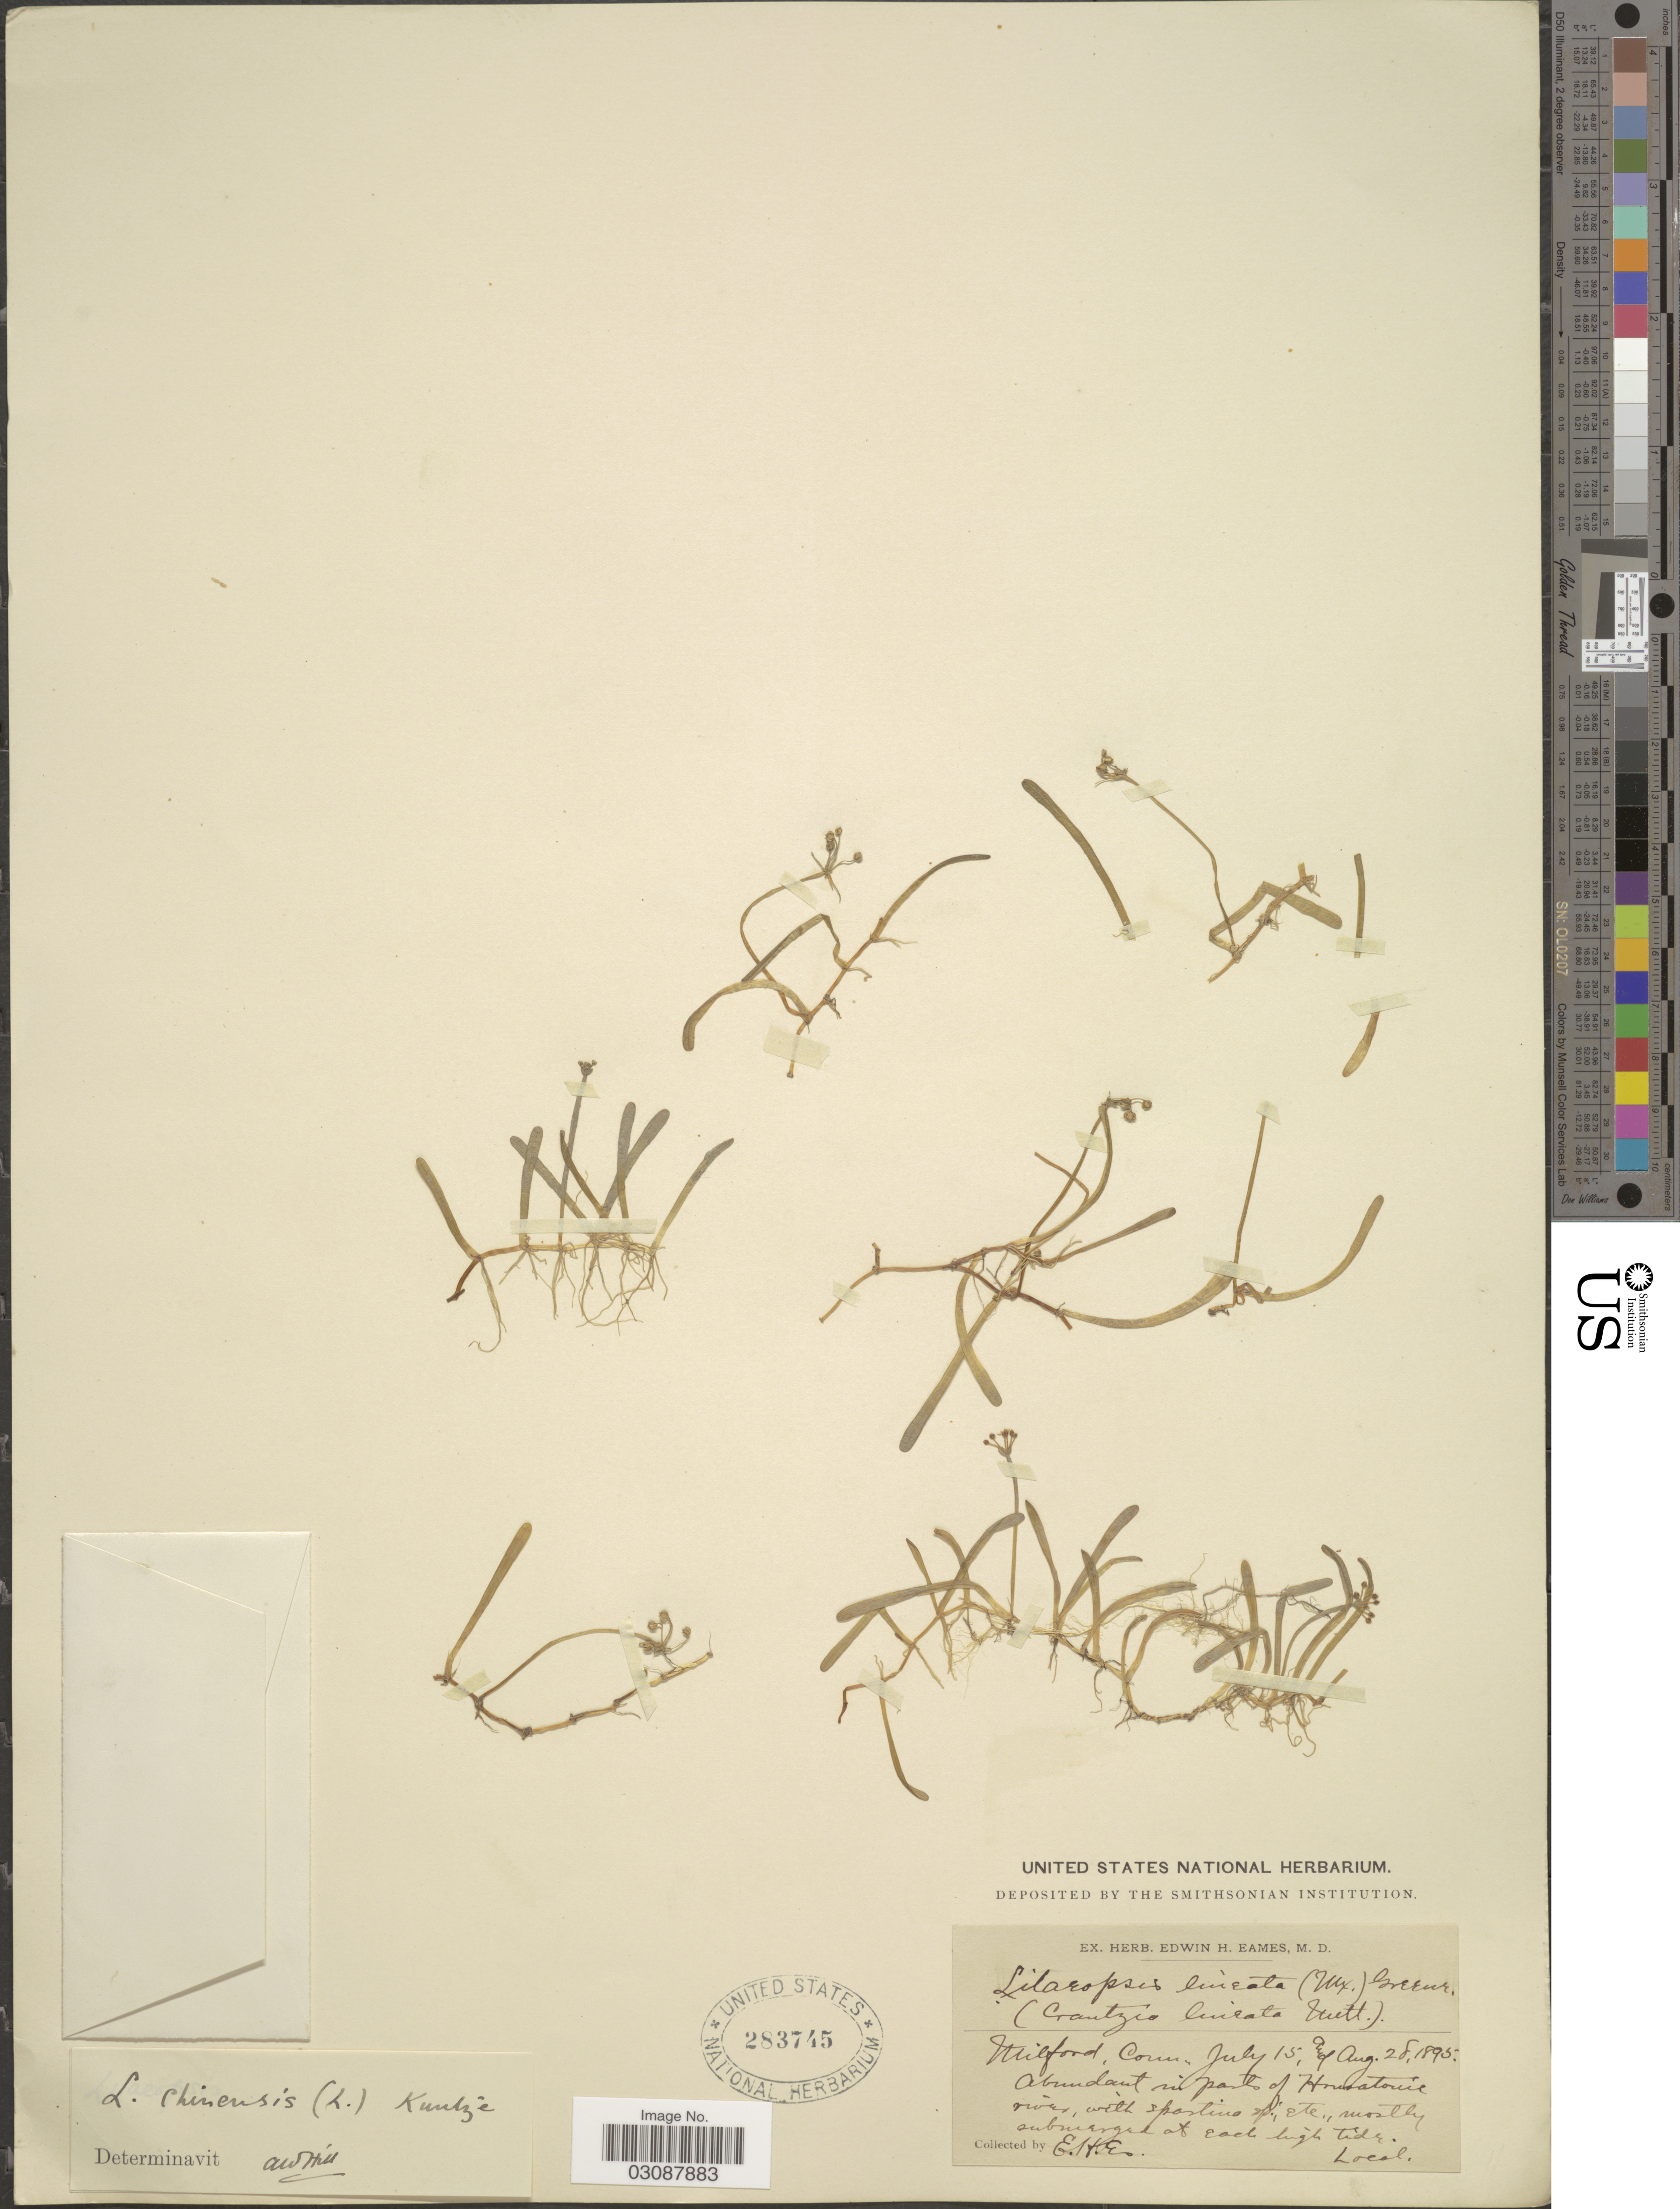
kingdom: Plantae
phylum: Tracheophyta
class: Magnoliopsida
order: Apiales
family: Apiaceae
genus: Lilaeopsis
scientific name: Lilaeopsis chinensis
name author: (L.) Kuntze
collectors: E. H. Eames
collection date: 1895-07-15/1895-08-28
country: United States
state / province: Connecticut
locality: Milford, Conn.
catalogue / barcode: US 283745